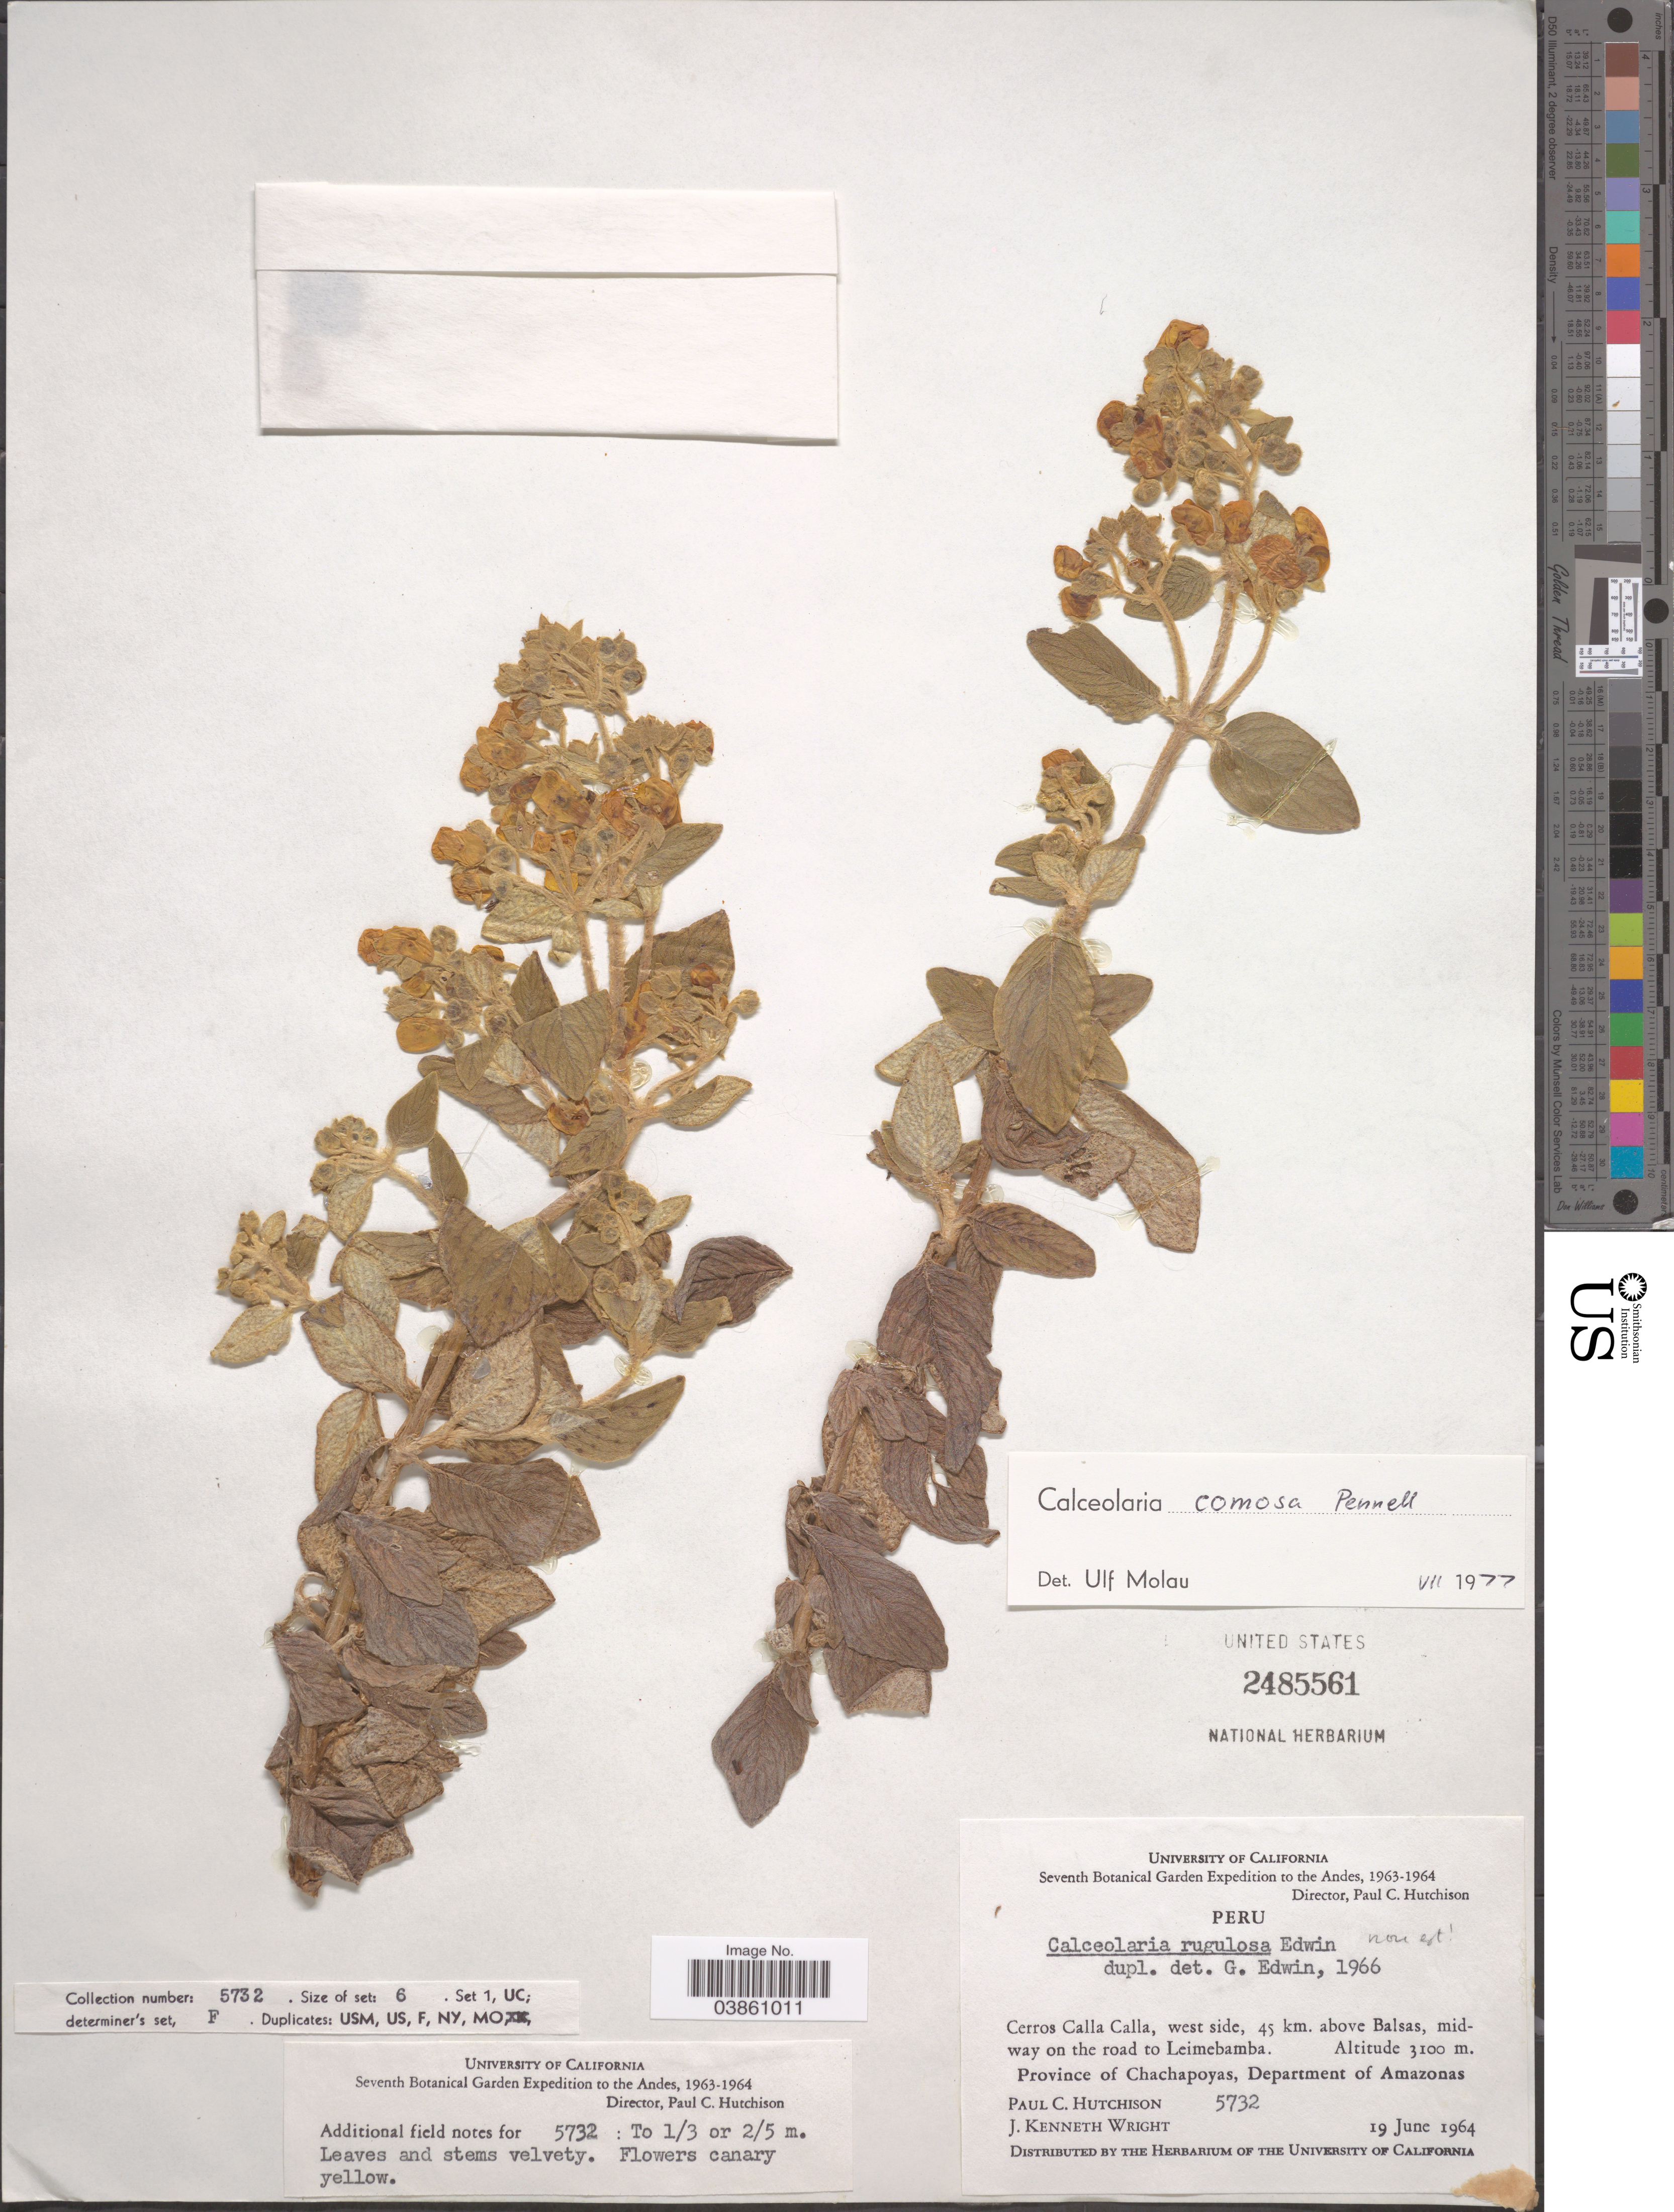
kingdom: Plantae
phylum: Tracheophyta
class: Magnoliopsida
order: Lamiales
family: Calceolariaceae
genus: Calceolaria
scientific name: Calceolaria comosa subsp. comosa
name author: Pennell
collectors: P. C. Hutchison & J. K. Wright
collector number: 5732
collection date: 1964-06-19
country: Peru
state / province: Amazonas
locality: The Andes. Cerros Calla Calla, west side, 45 km. above Balsas, midway on the road to Leimebamba. Province of Chachapoyas, Department of Amazonas.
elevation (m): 3100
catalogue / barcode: US 2485561